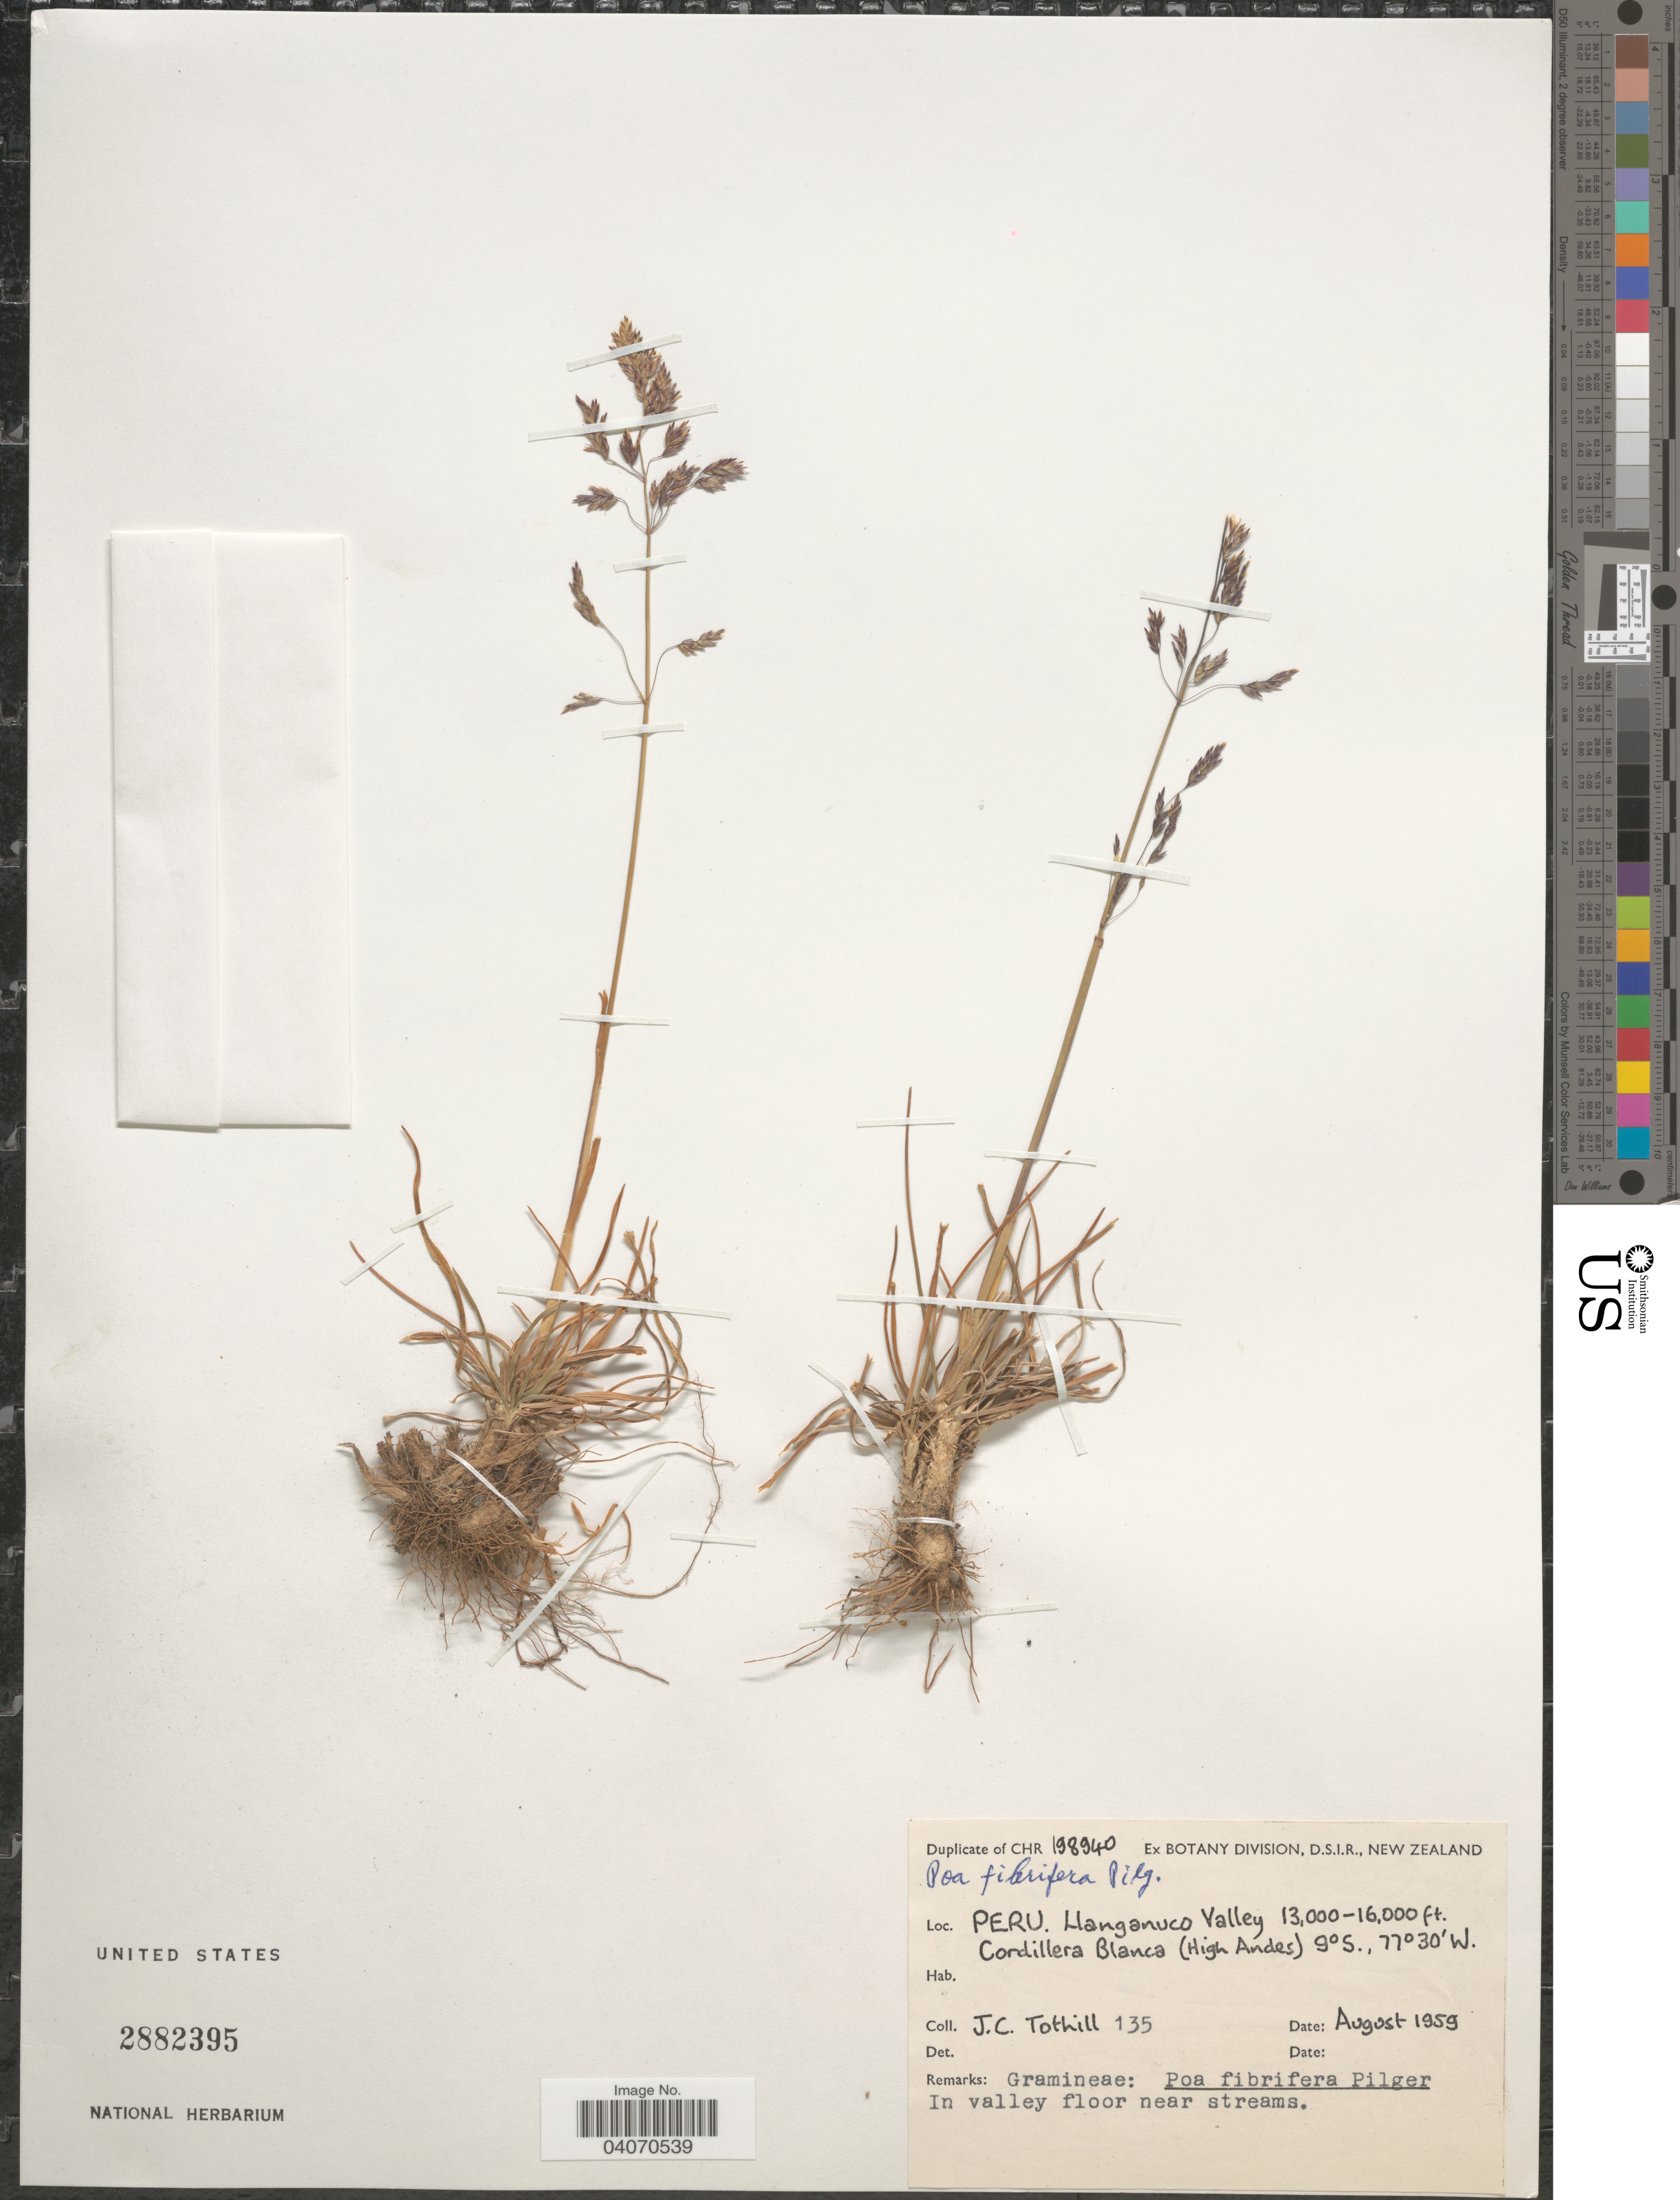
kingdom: Plantae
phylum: Tracheophyta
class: Liliopsida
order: Poales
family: Poaceae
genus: Poa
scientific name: Poa fibrifera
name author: Pilg.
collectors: J. C. Tothill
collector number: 135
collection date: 1959-08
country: Peru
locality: Llanganuco Valley. Cordillera Blanca (High Andes).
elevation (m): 3962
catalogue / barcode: US 2882395